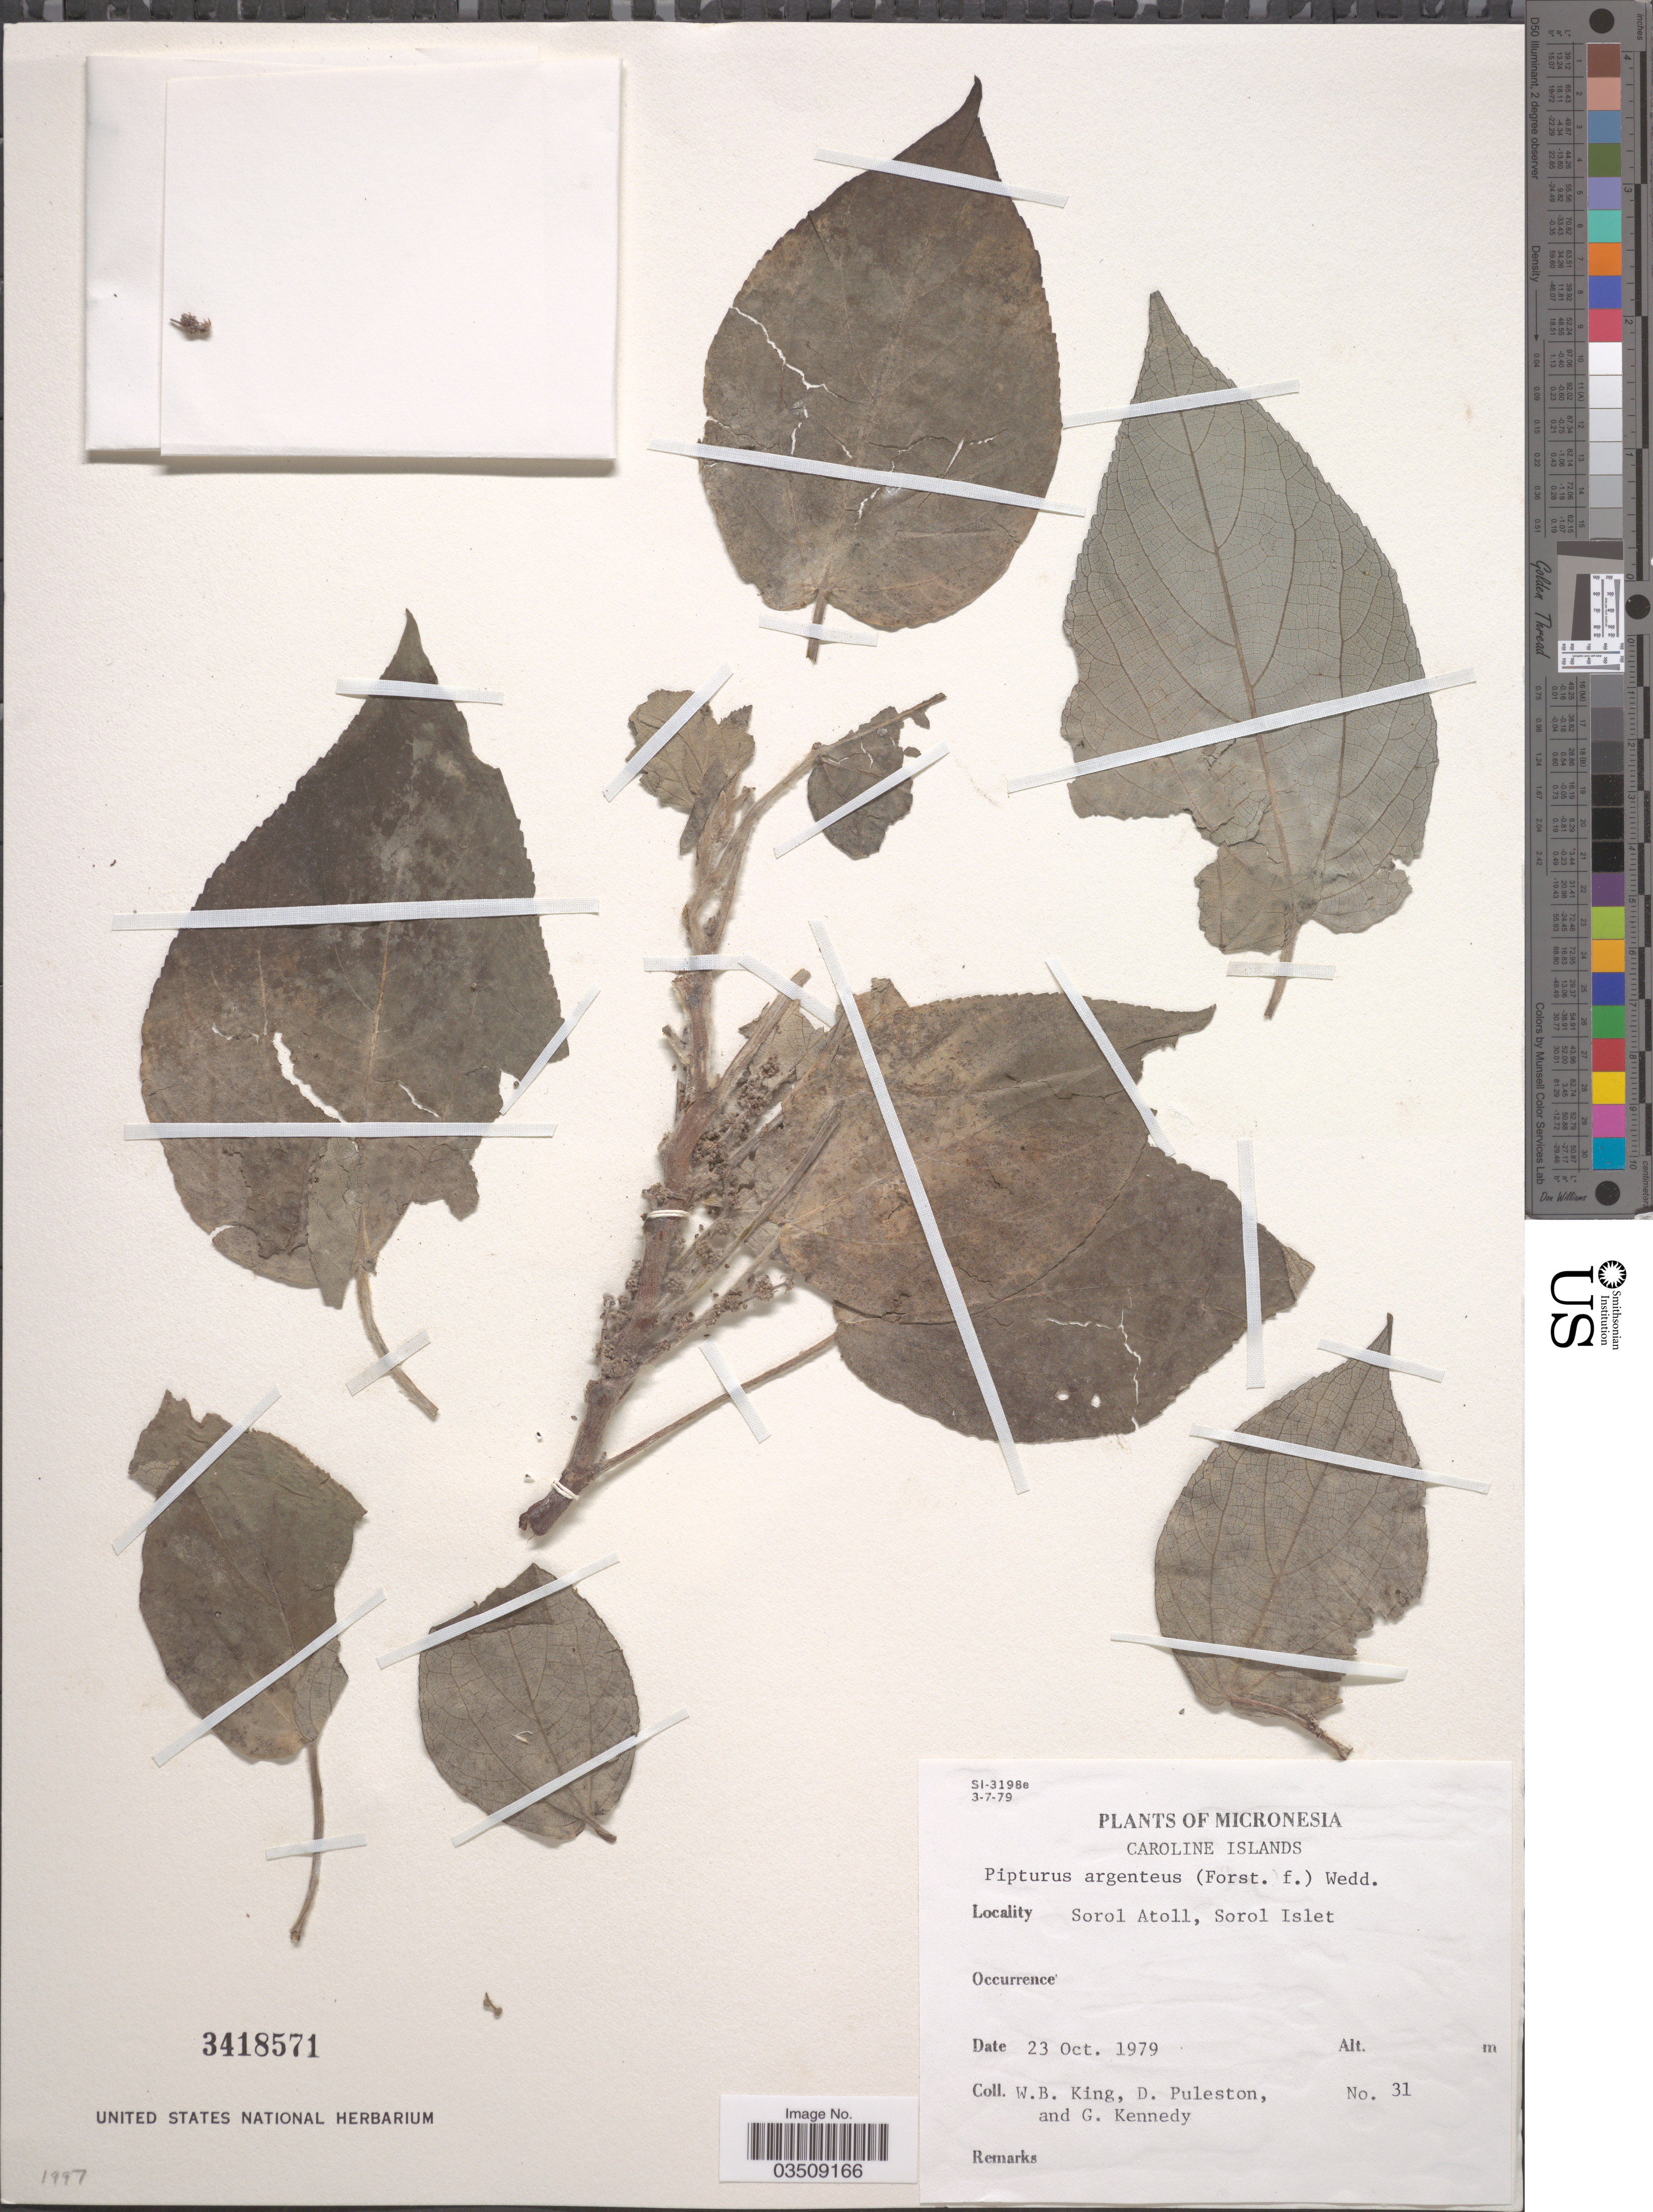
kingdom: Plantae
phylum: Tracheophyta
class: Magnoliopsida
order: Rosales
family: Urticaceae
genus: Pipturus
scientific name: Pipturus argenteus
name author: (G. Forst.) Wedd.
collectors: W. B. King, D. Puleston & G. Kennedy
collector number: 31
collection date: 1979-10-23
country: Micronesia, Federated States of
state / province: Yap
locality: Caroline Islands. Sorol Atoll, Sorol Islet.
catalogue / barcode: US 3418571